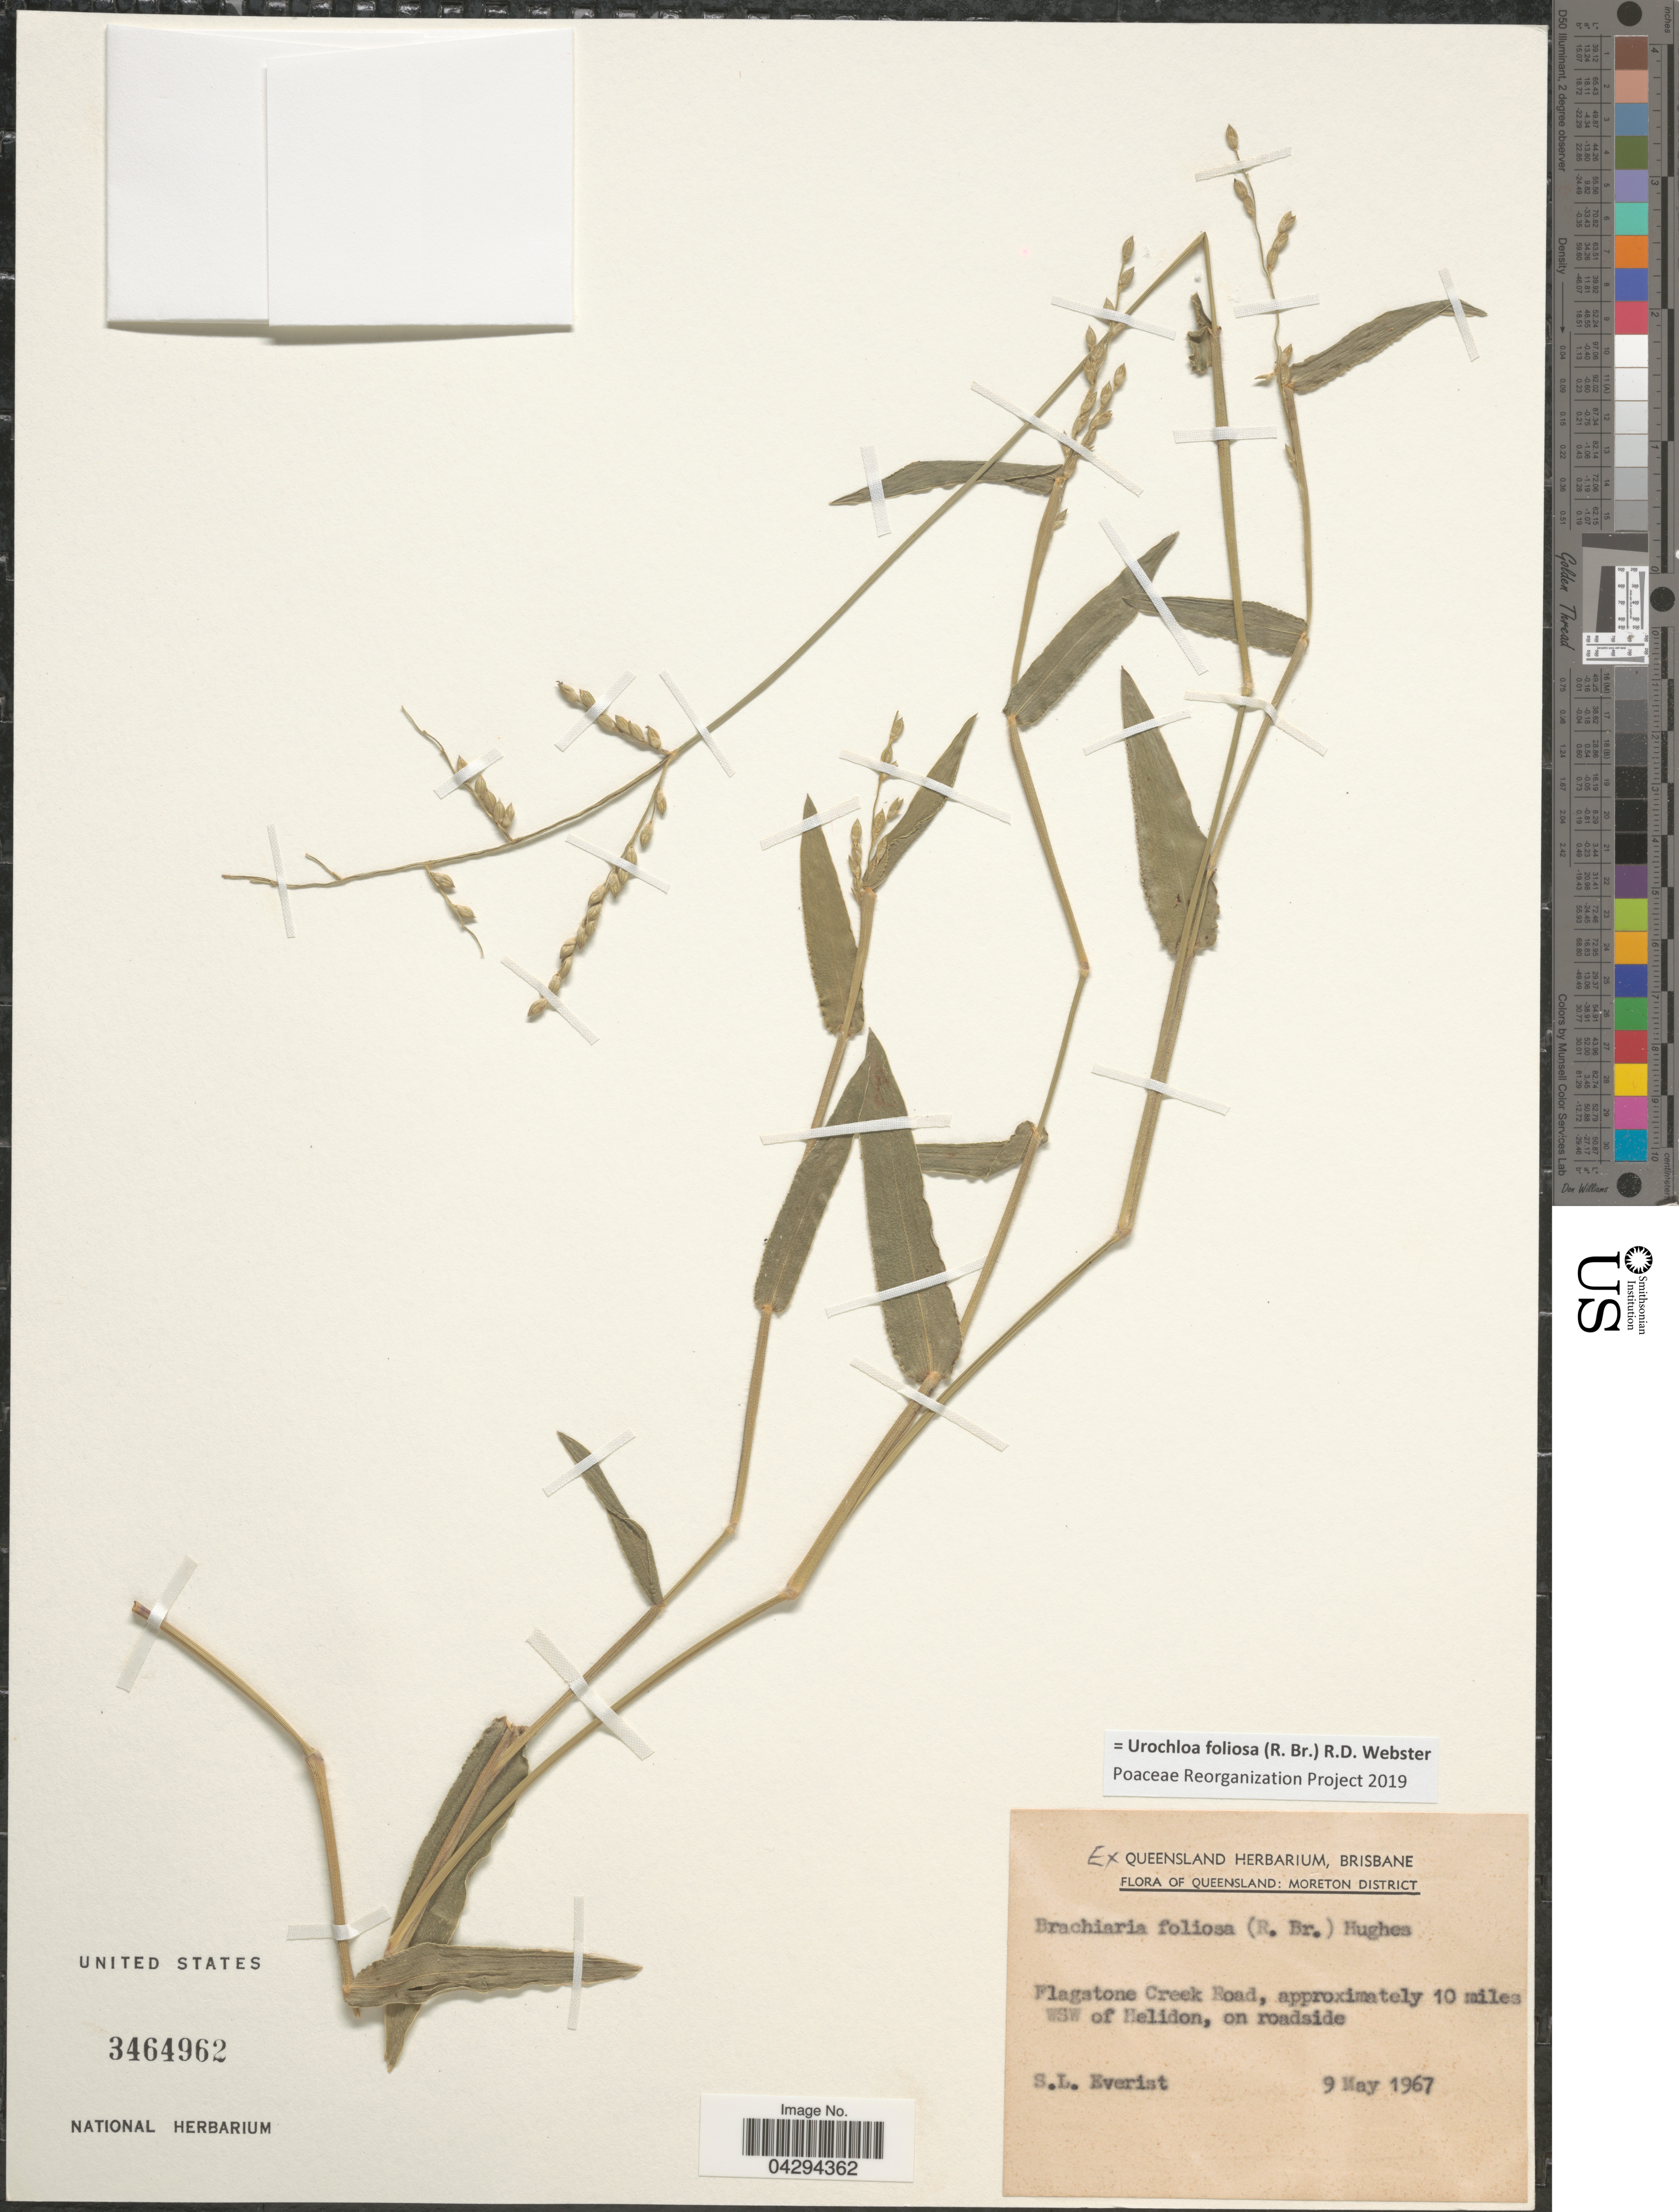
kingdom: Plantae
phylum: Tracheophyta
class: Liliopsida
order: Poales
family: Poaceae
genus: Urochloa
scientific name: Urochloa foliosa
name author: (R. Br.) R.D. Webster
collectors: S. Everist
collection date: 1967-05-09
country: Australia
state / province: Queensland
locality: Moreton District. Flagstone Creek Road, approximately 10 miles WSW of Helidon, on roadside.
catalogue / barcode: US 3464962